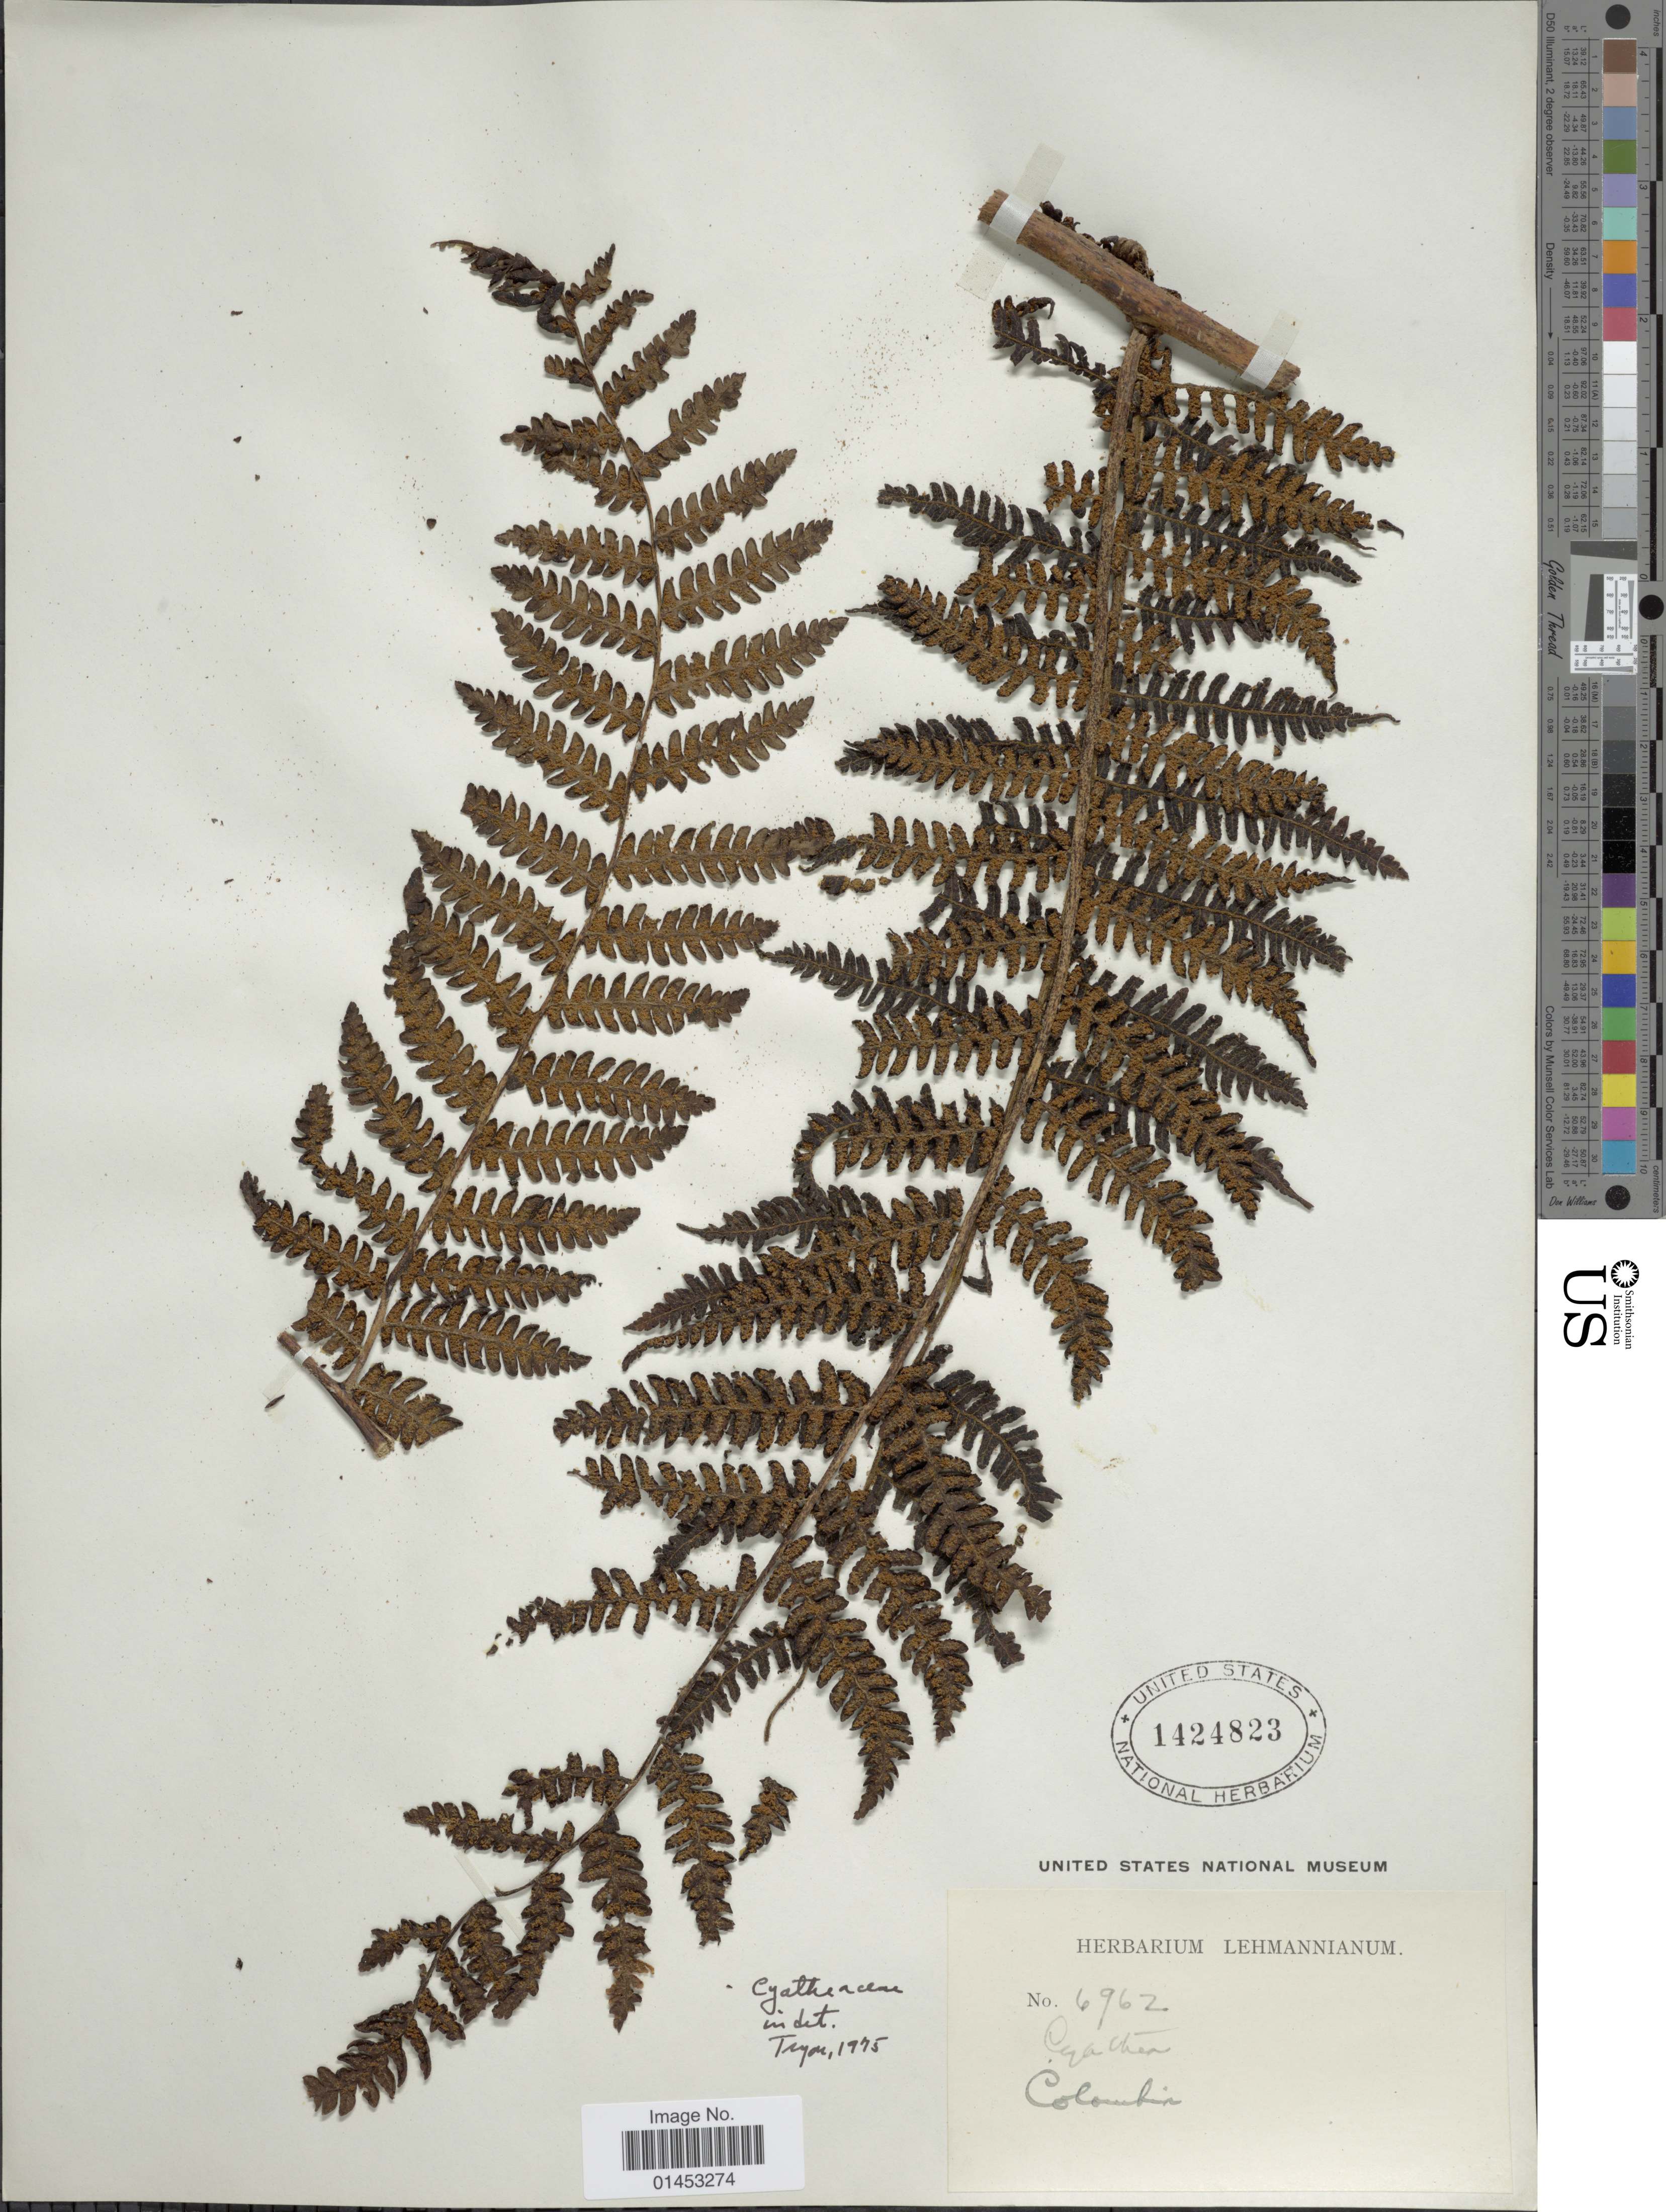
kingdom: Plantae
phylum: Tracheophyta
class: Polypodiopsida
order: Cyatheales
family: Cyatheaceae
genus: Cyathea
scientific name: Cyathea sp.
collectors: ex herb. Lehmannianum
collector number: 6962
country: Colombia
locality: Colombia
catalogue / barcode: US 1424823